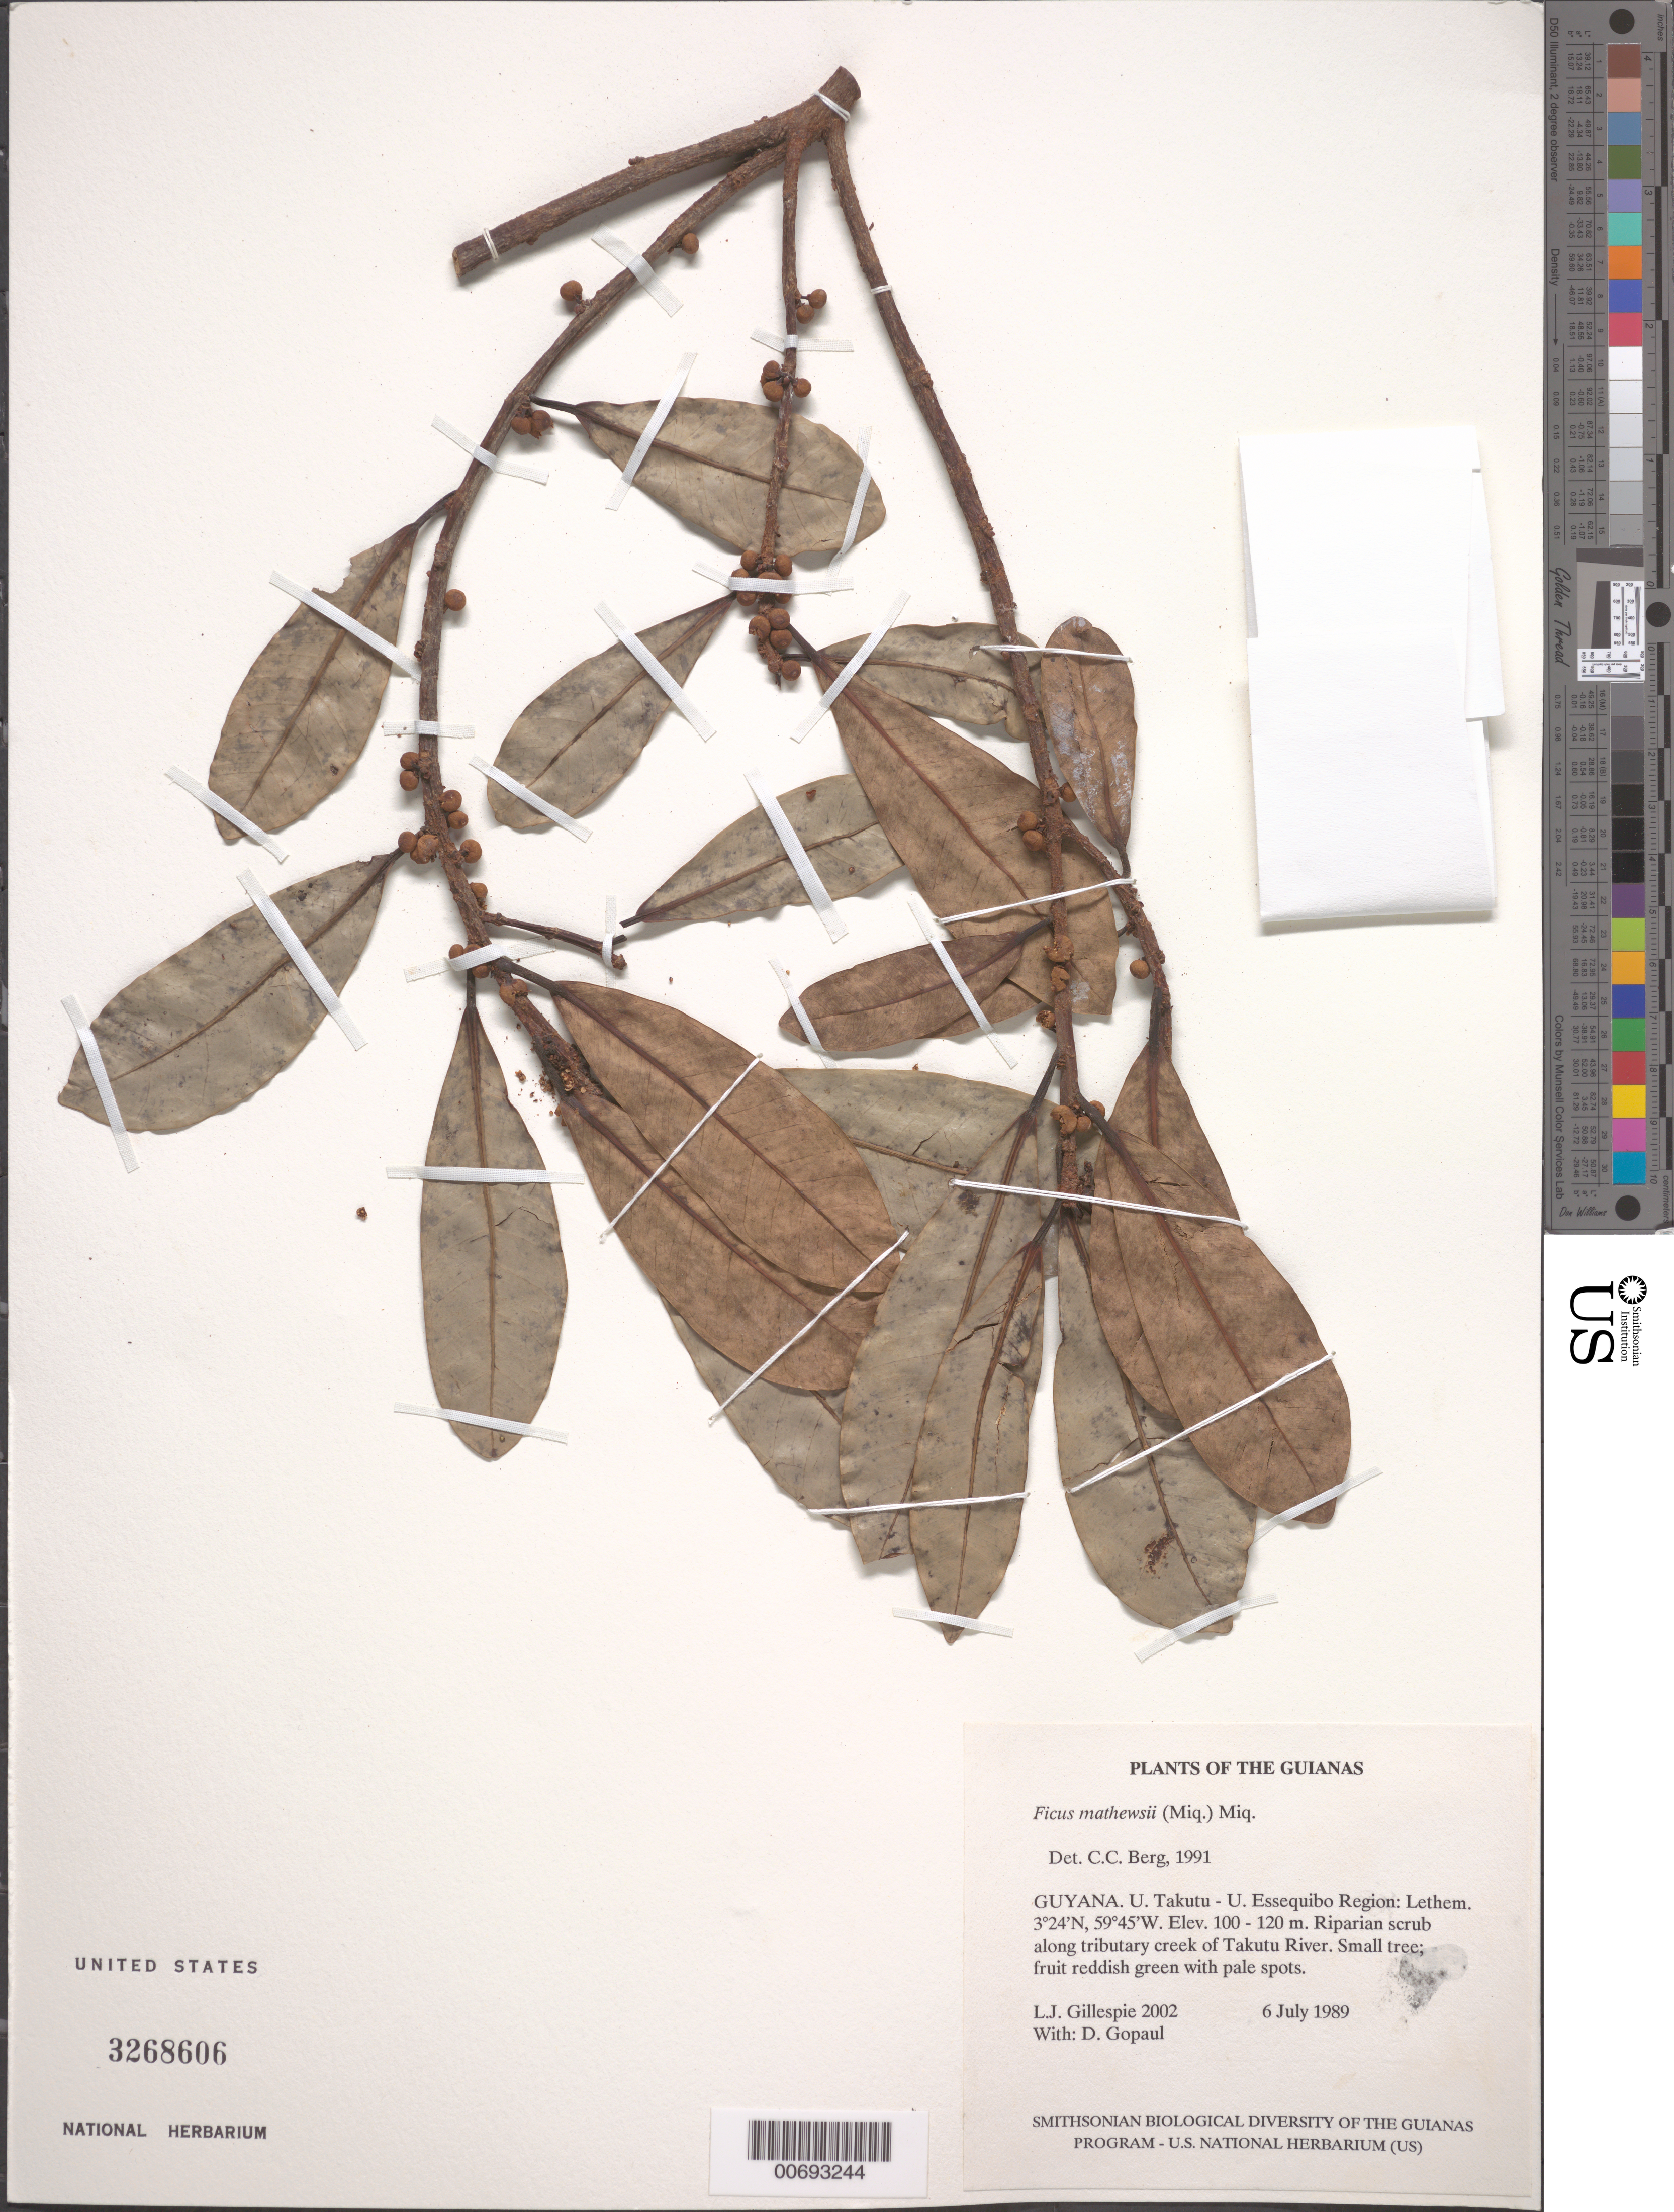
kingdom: Plantae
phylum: Tracheophyta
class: Magnoliopsida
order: Rosales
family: Moraceae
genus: Ficus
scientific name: Ficus mathewsii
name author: (Miq.) Miq.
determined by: Berg, C. C.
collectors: L. J. Gillespie & D. Gopaul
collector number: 2002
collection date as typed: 6 July 1989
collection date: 1989-07-06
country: Guyana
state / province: U. Takutu-U. Essequibo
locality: Lethem. Along tributary creek of Takutu River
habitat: Riparian scrub along creek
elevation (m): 100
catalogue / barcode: US 3268606